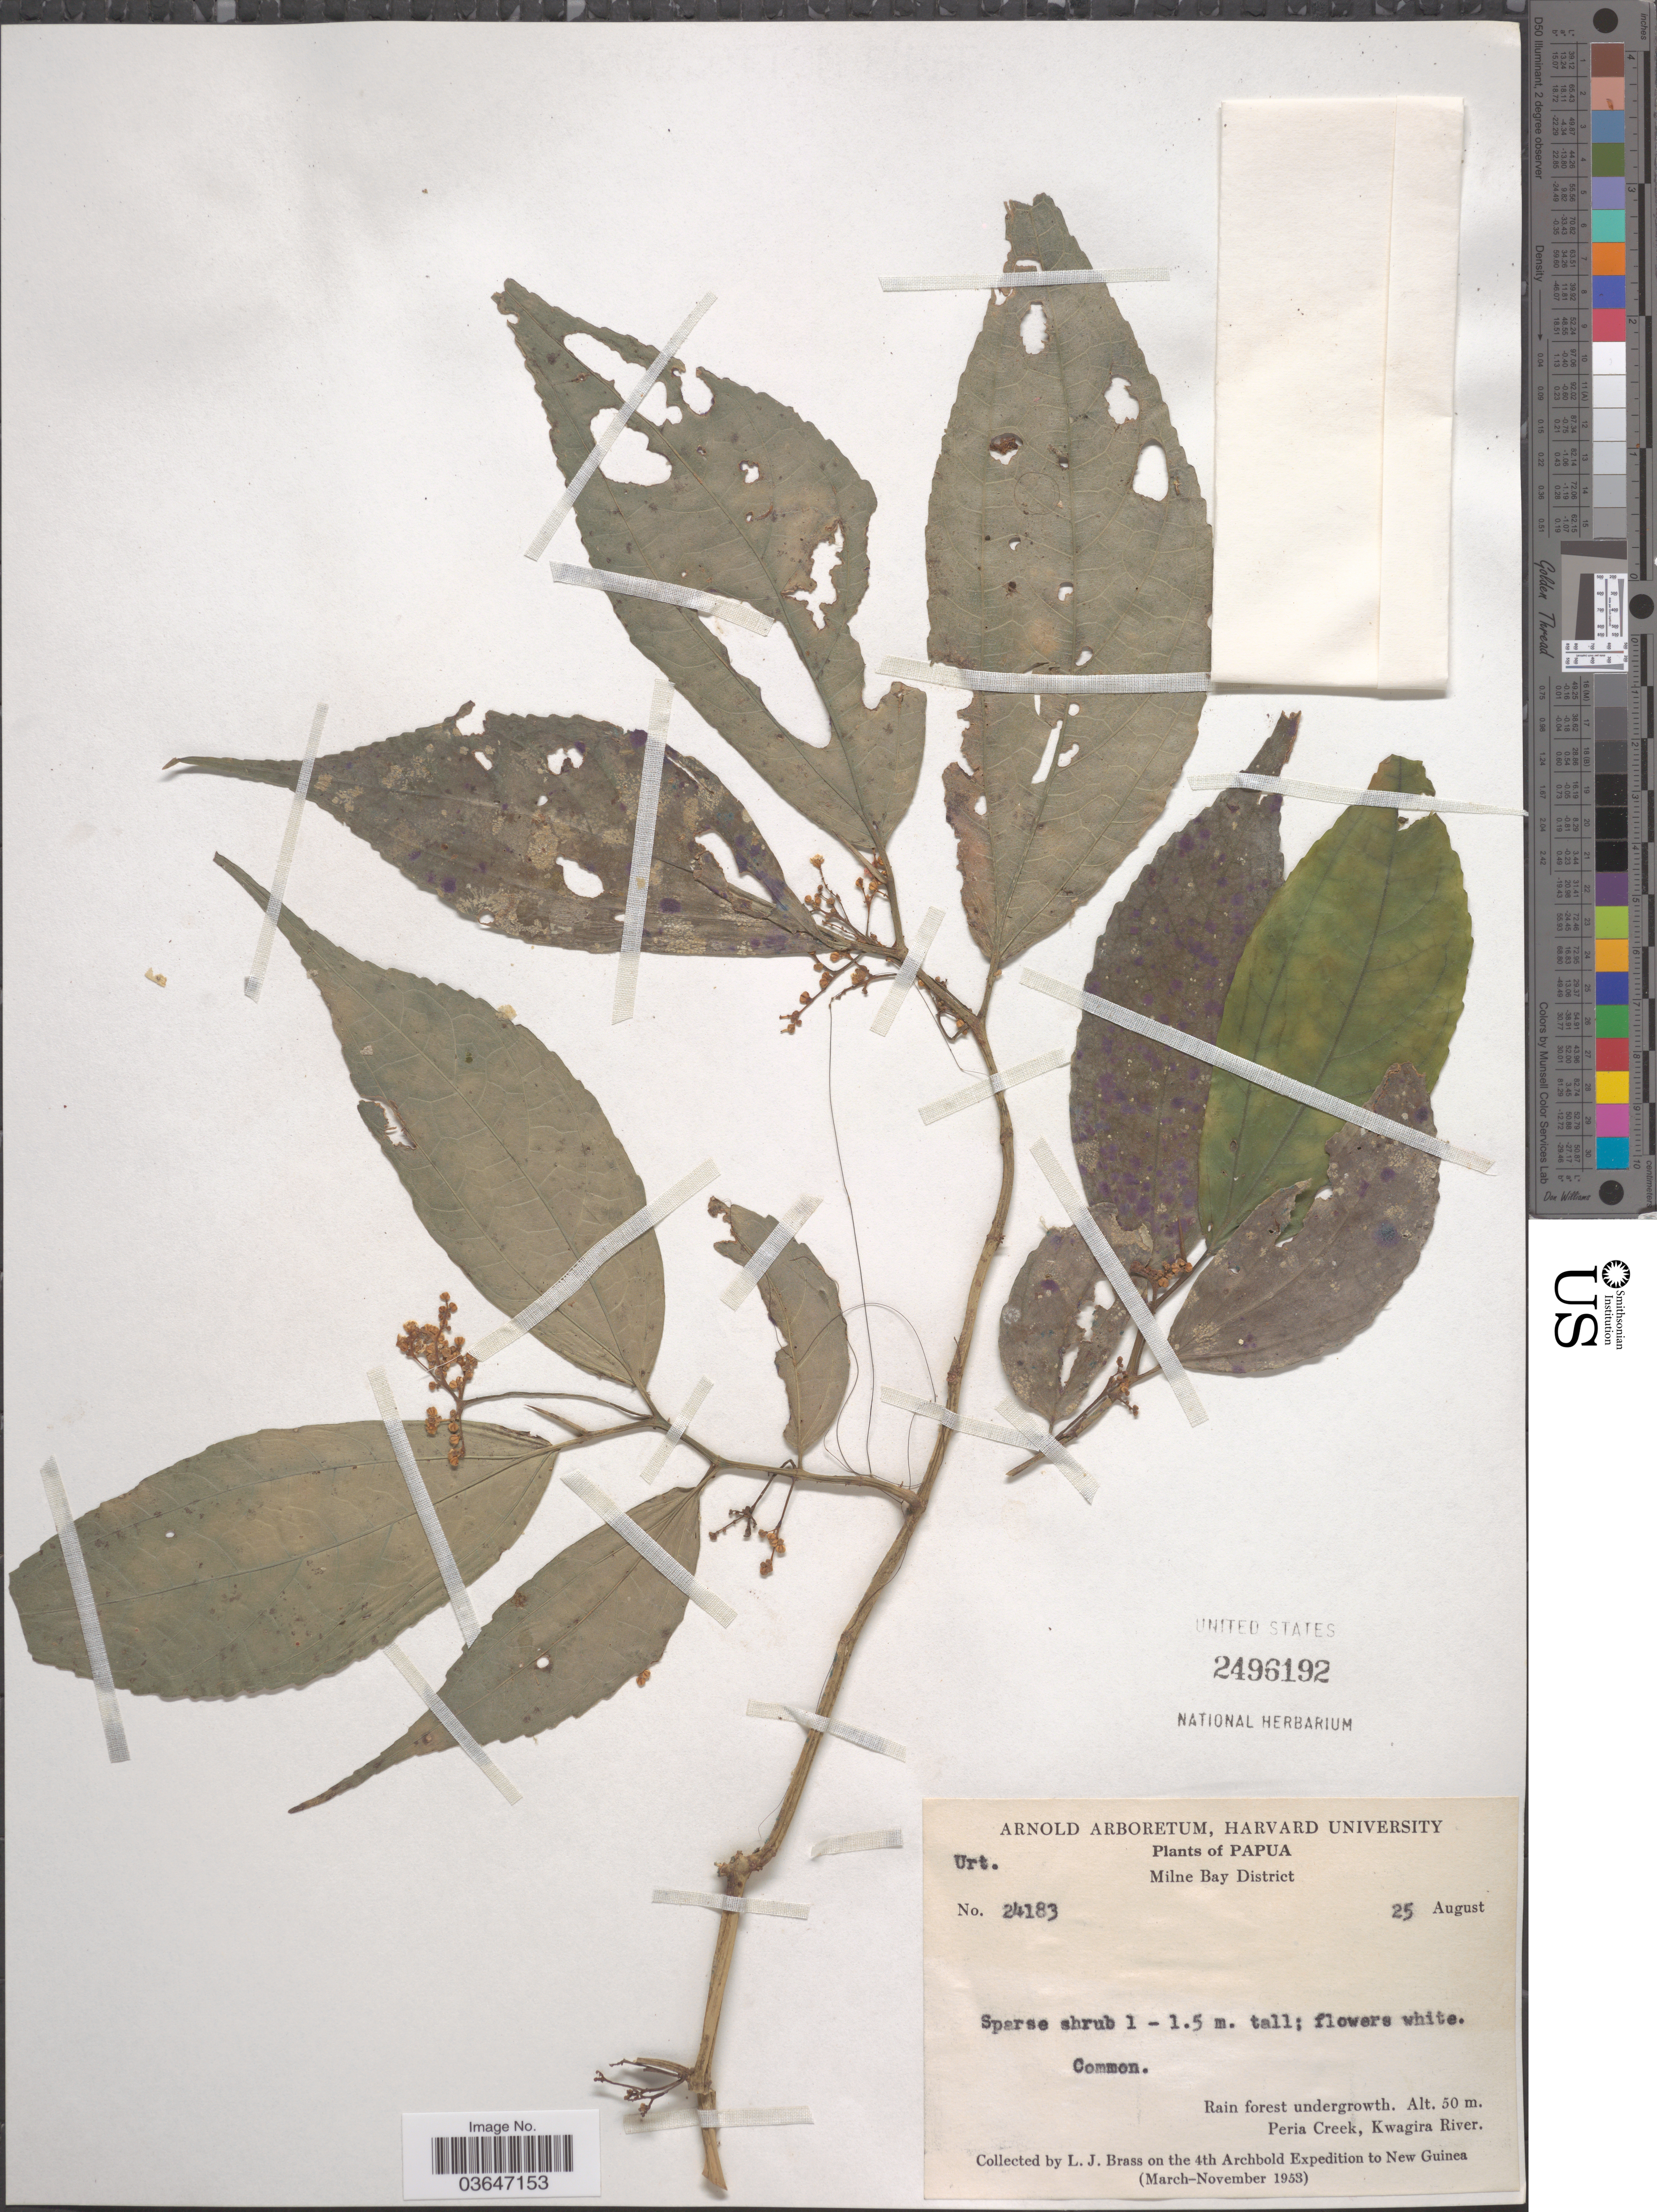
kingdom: Plantae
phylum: Tracheophyta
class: Magnoliopsida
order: Proteales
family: Proteaceae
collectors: L. J. Brass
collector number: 24183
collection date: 1953-08-25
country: Papua New Guinea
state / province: Milne Bay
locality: Papua. Milne Bay District. Peria Creek, Kwagira River. New Guinea.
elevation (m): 50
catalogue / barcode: US 2496192